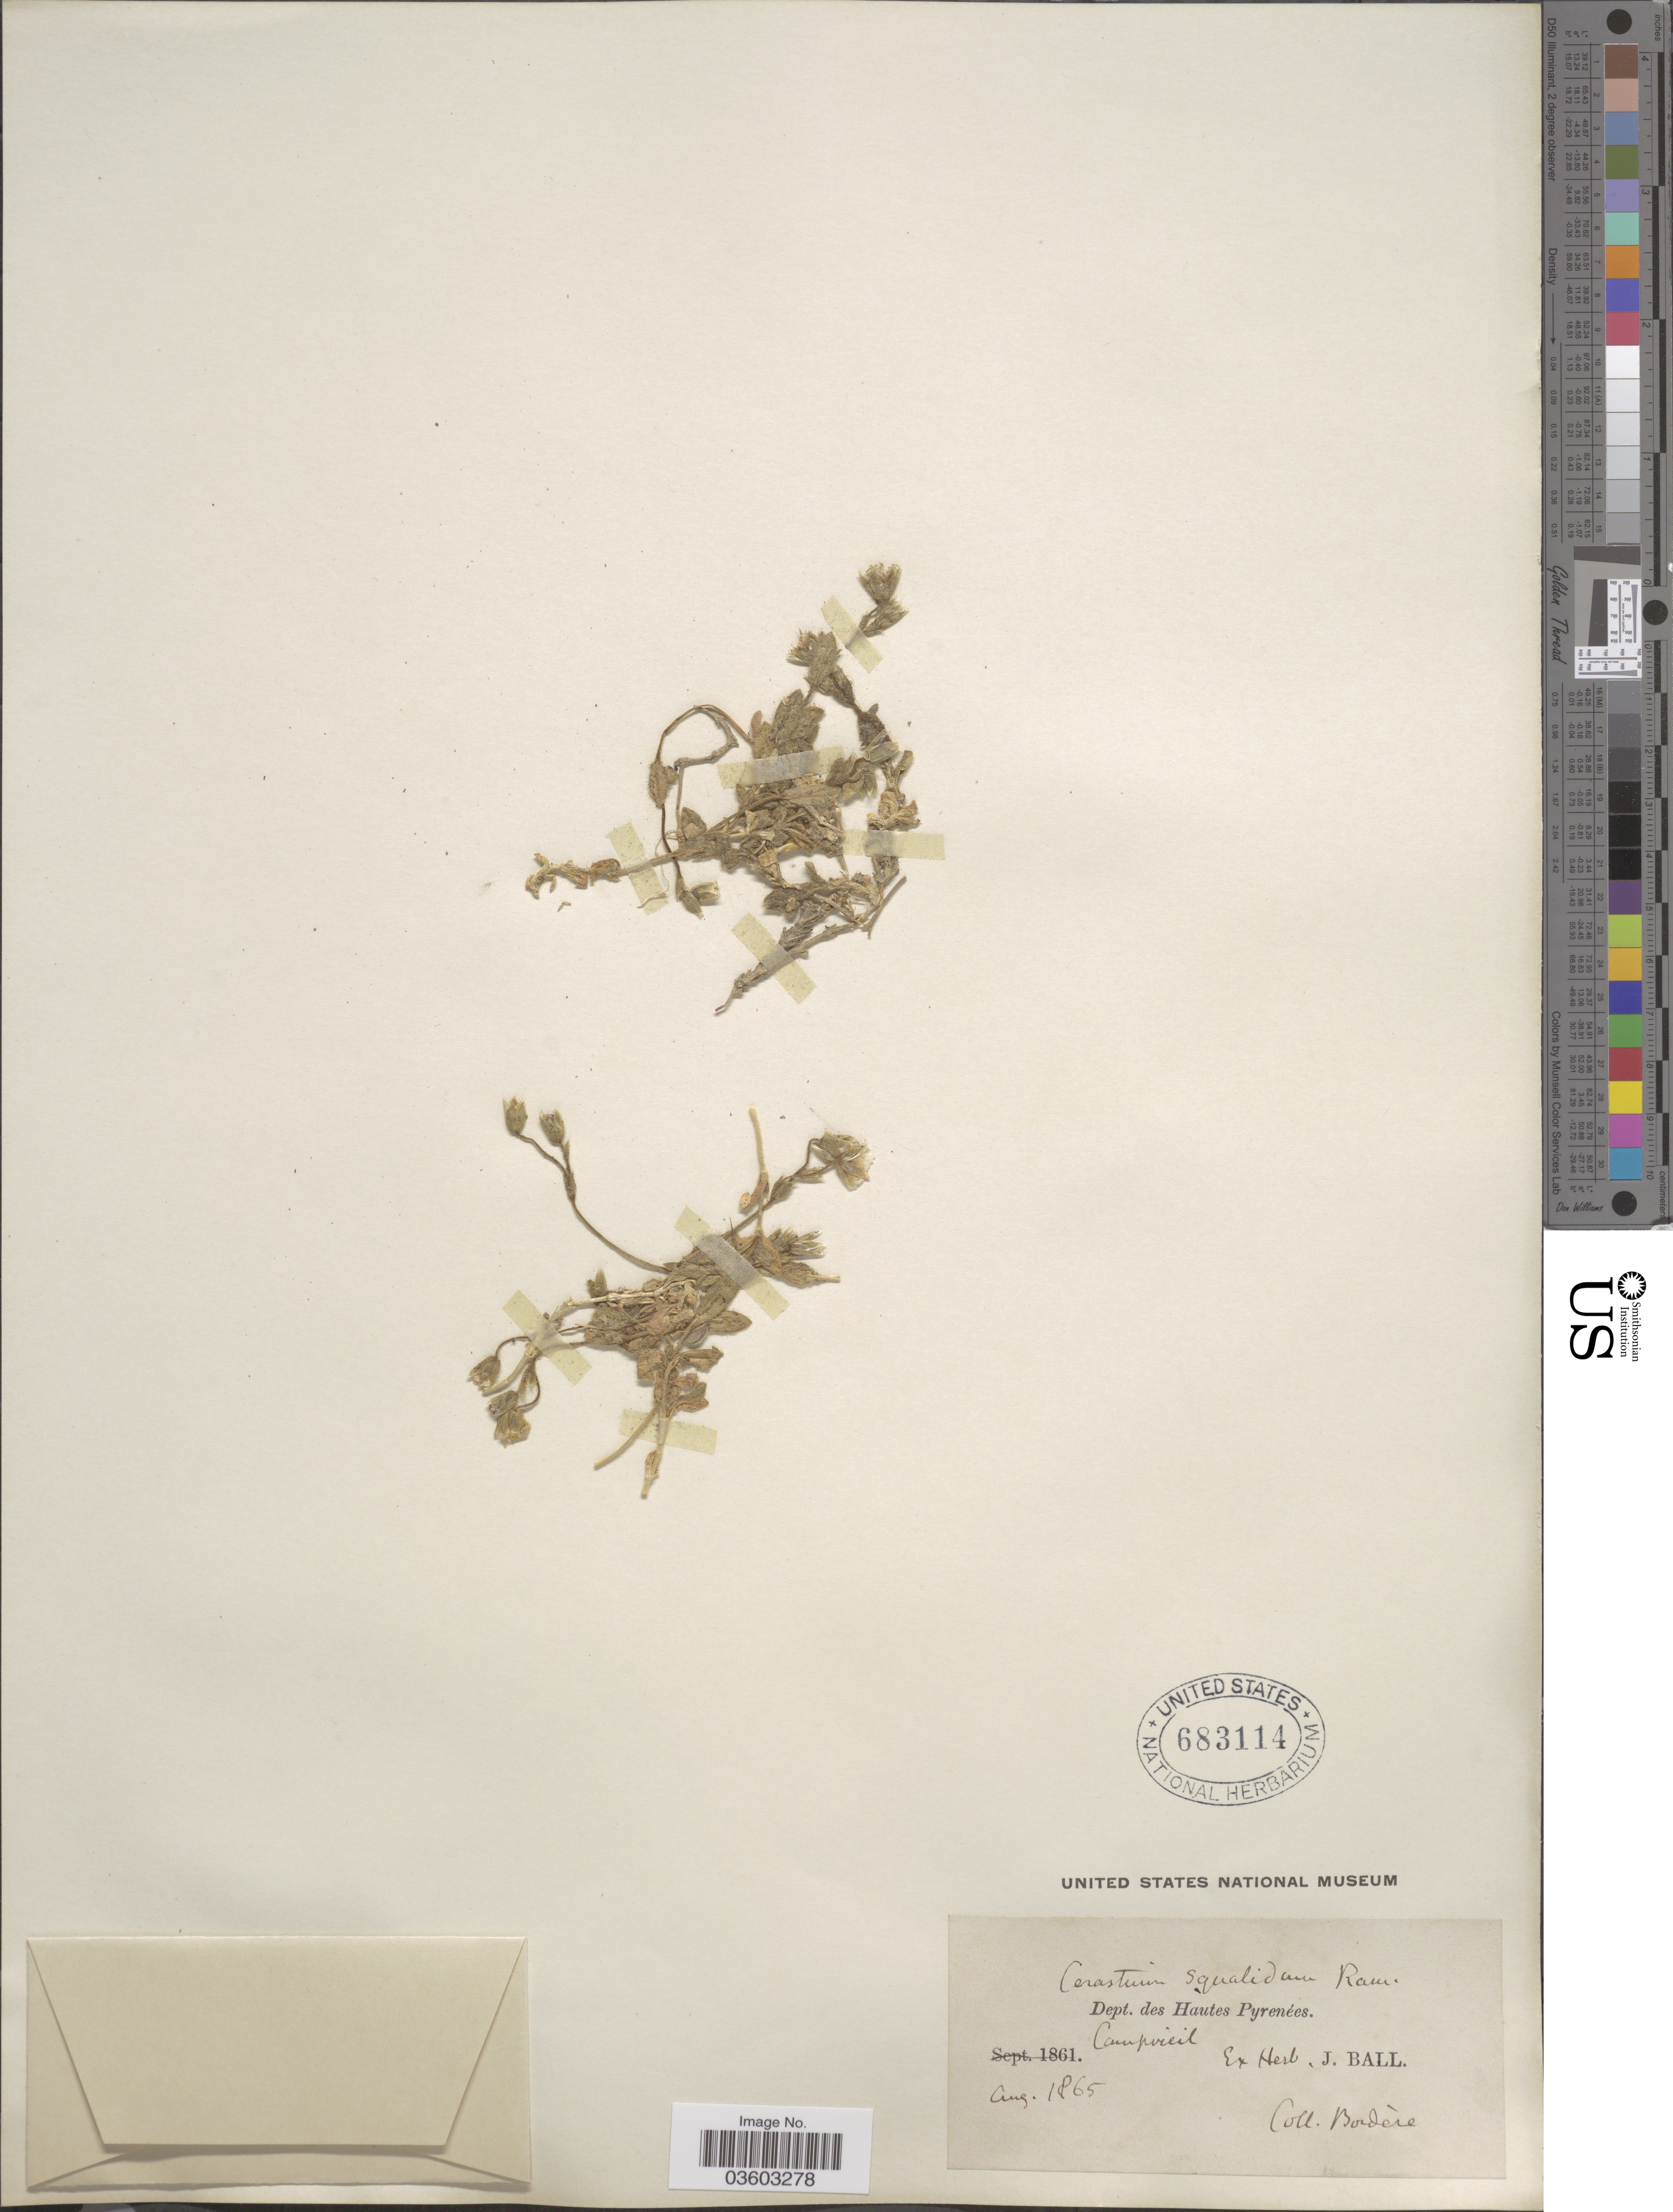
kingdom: Plantae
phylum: Tracheophyta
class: Magnoliopsida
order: Caryophyllales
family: Caryophyllaceae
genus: Cerastium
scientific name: Cerastium squalidum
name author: Ramond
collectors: -. Bordere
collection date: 1865-08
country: France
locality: Dept. des Hautes Pyrenées.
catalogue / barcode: US 683114